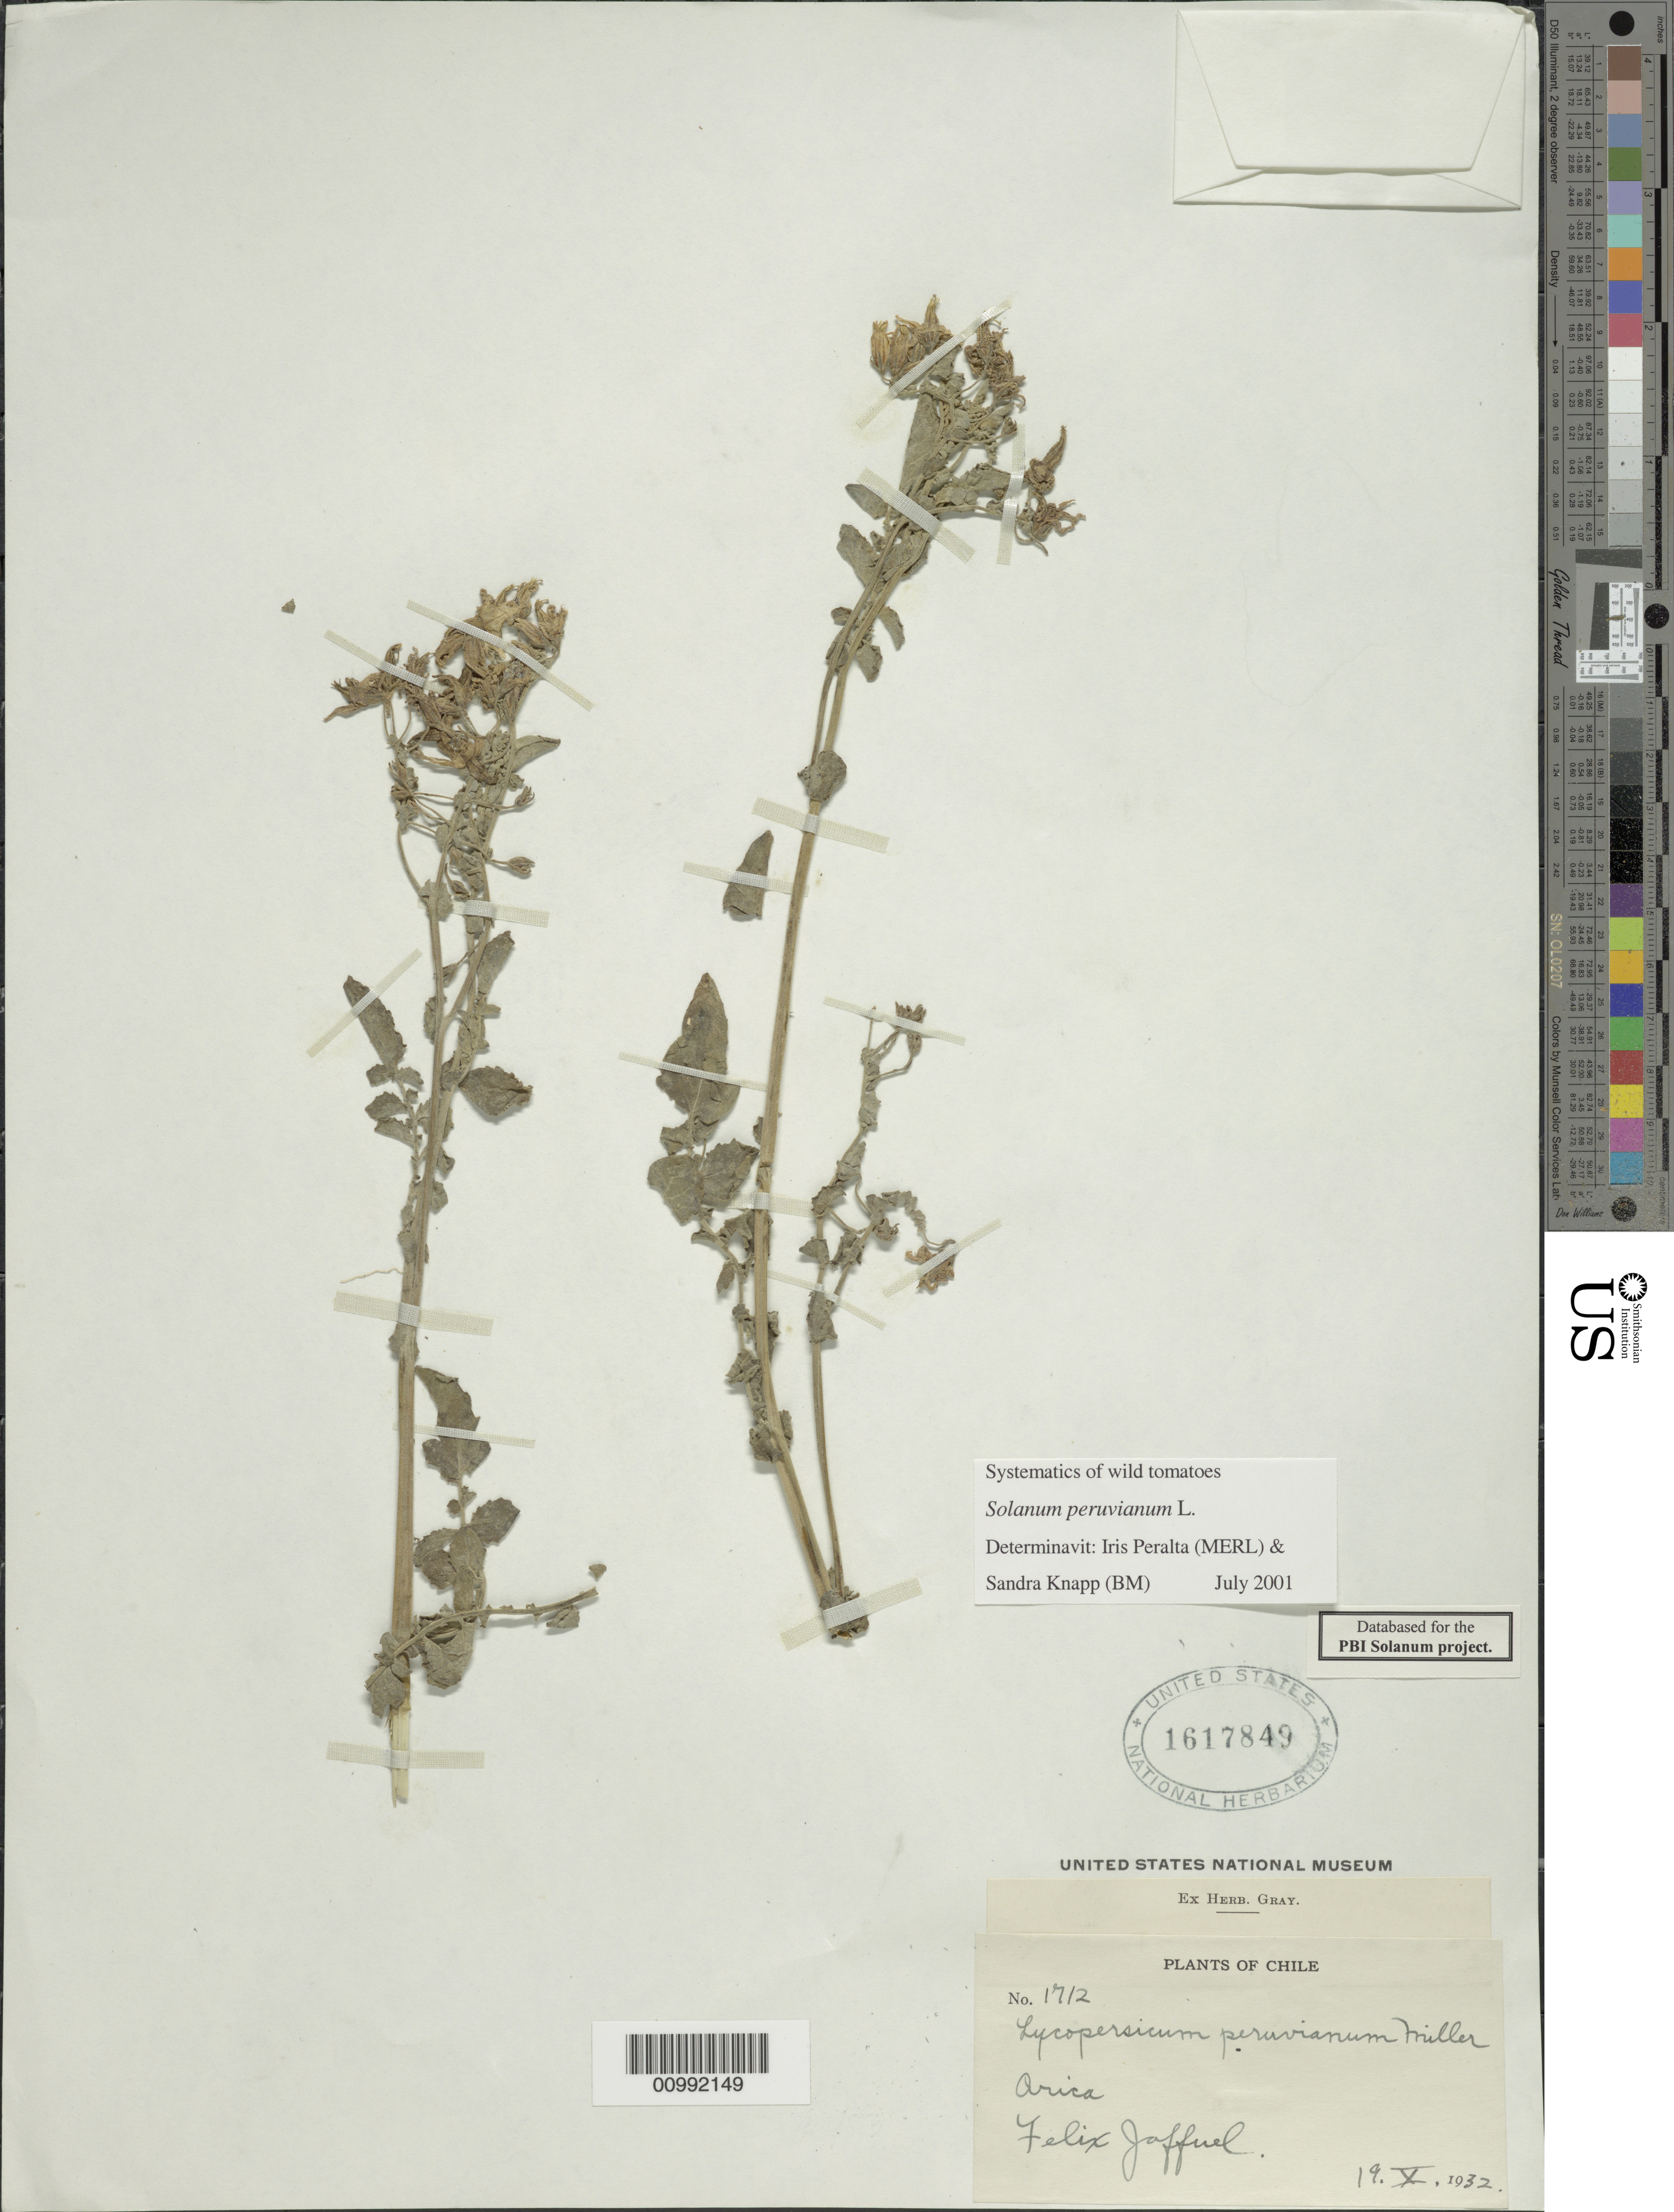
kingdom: Plantae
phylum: Tracheophyta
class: Magnoliopsida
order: Solanales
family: Solanaceae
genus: Solanum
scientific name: Solanum peruvianum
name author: L.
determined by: Peralta, Iris E.; Knapp, S. D.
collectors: F. Jaffuel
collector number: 1712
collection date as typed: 19 Oct 1932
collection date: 1932-10-19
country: Chile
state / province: Tarapacá (I)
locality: Arica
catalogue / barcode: US 1017849